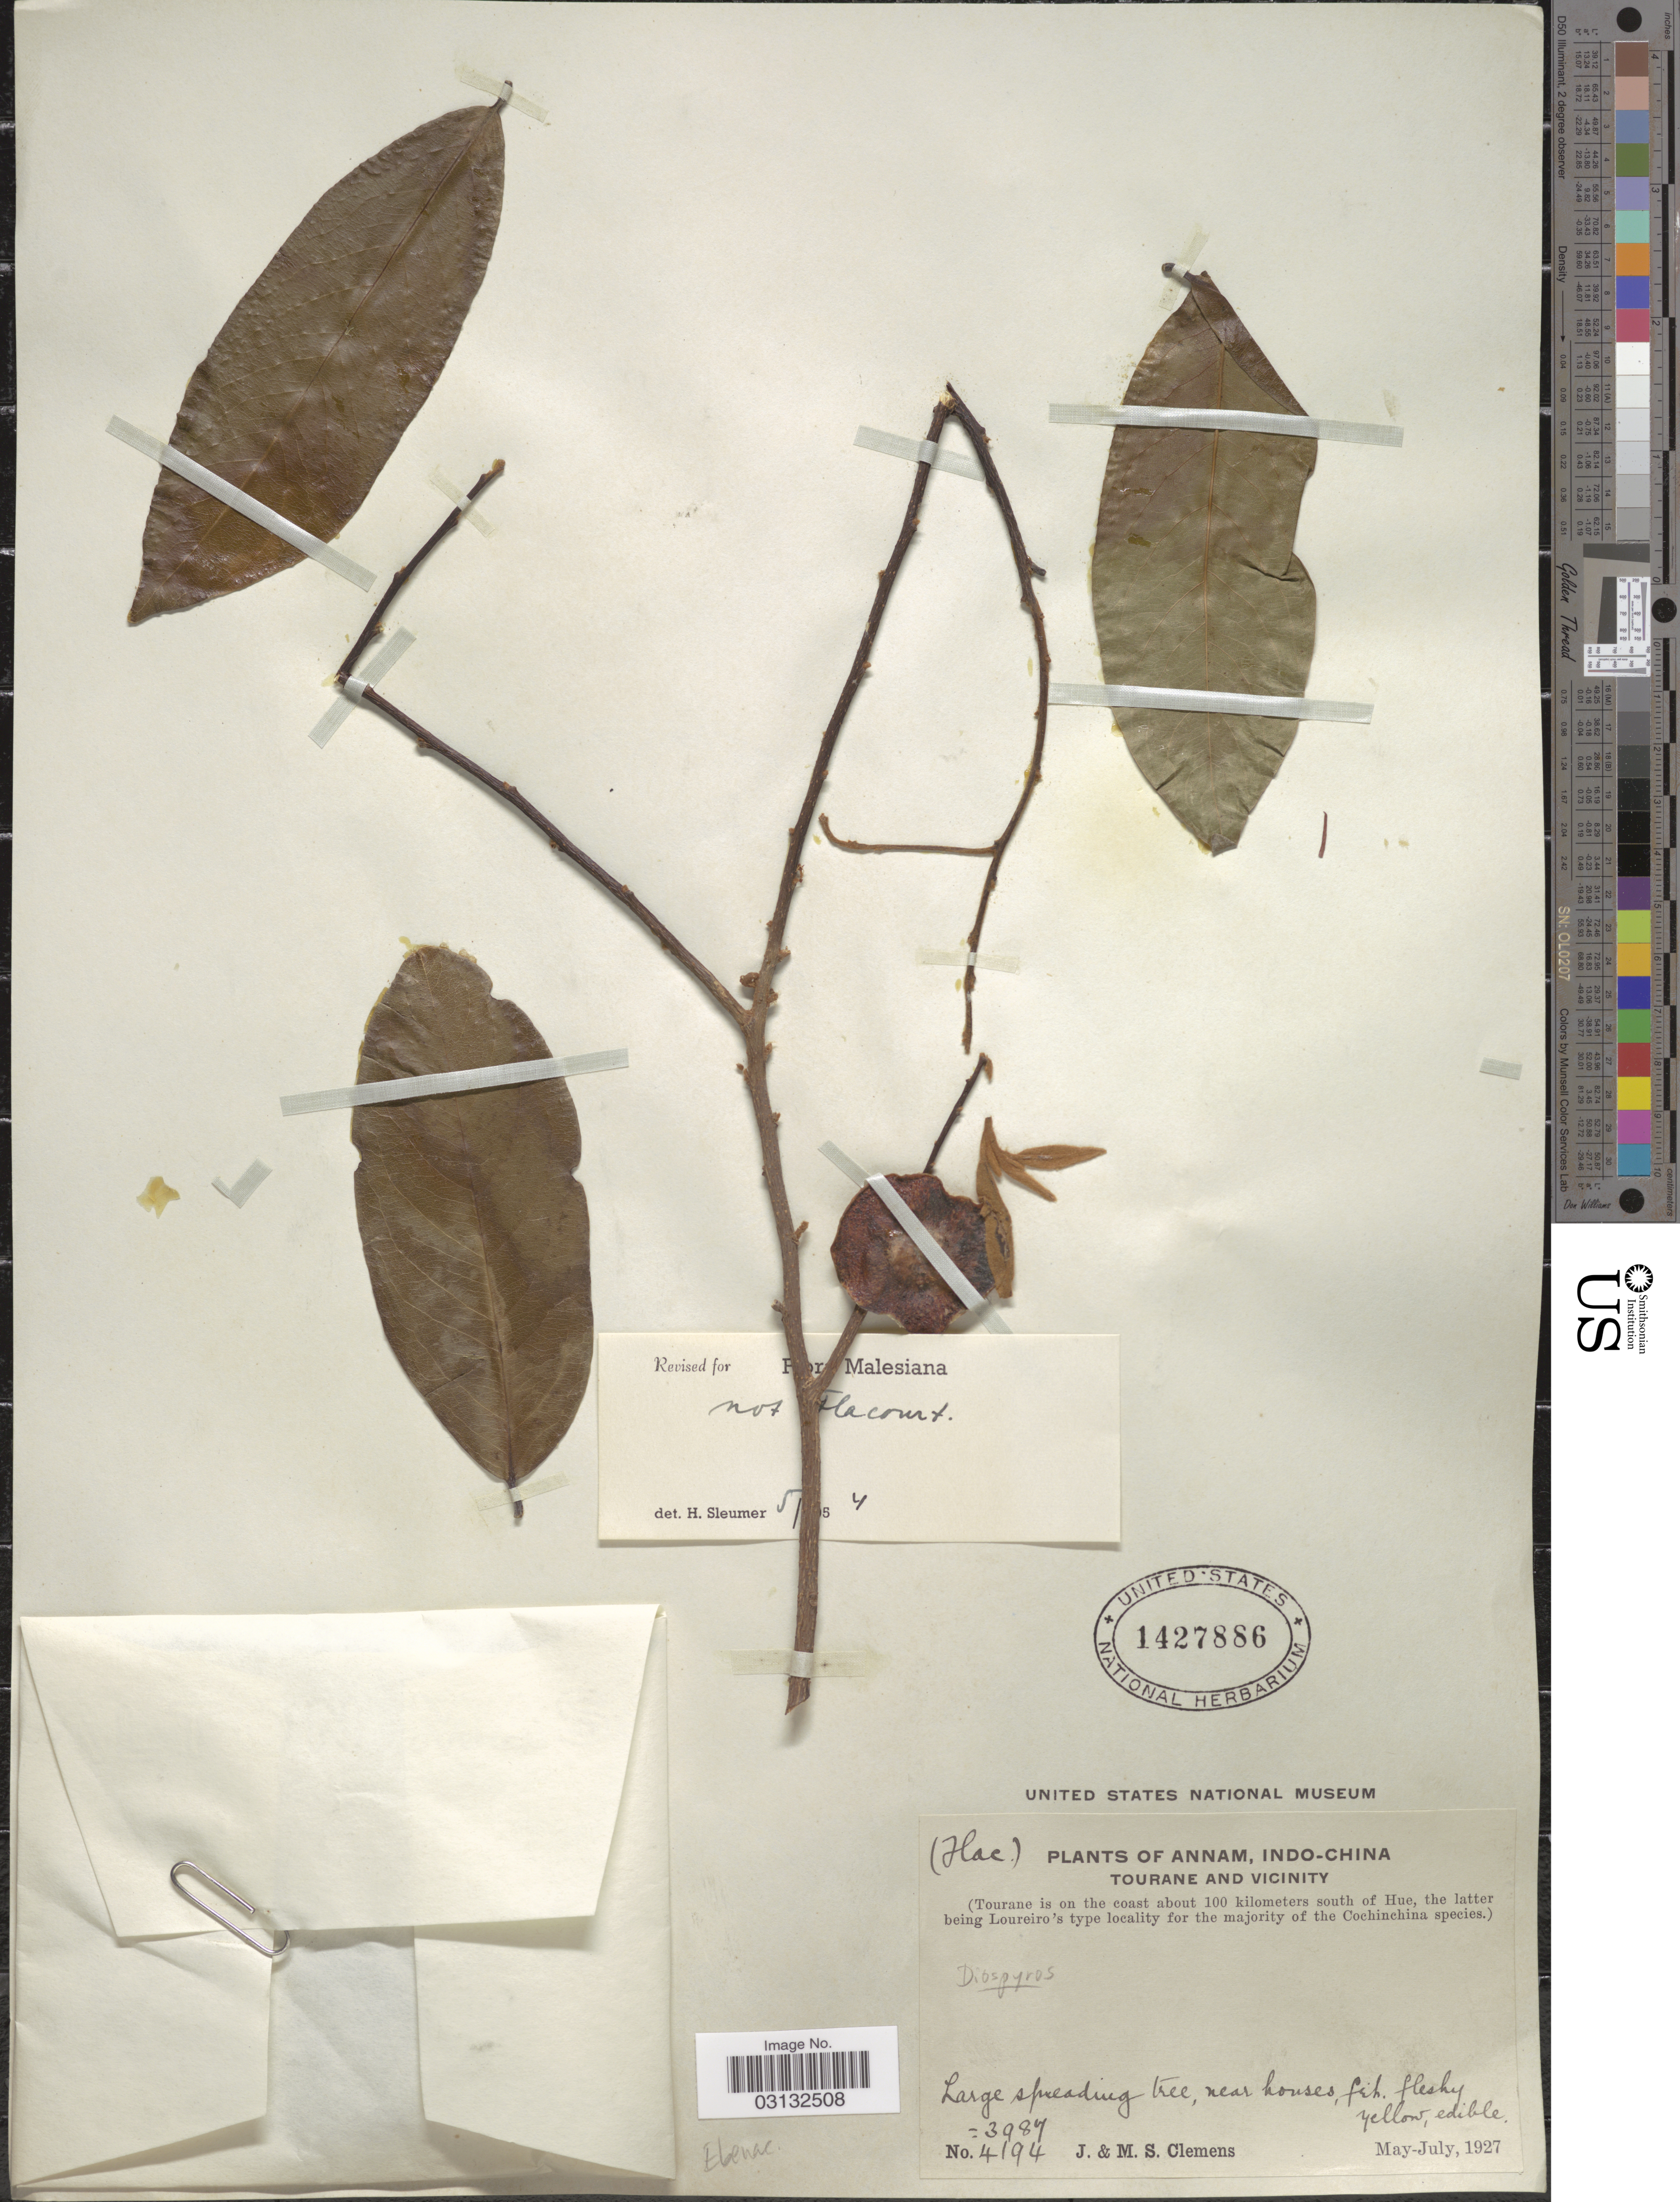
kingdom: Plantae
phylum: Tracheophyta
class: Magnoliopsida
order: Ericales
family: Ebenaceae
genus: Diospyros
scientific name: Diospyros sp.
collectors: J. Clemens & M. S. Clemens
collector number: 4194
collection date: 1927-05/1927-07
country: Vietnam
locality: Annam. Tourane and vicinity (Tourane is on the coast about 100 kilometers south of Hue).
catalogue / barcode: US 1427886